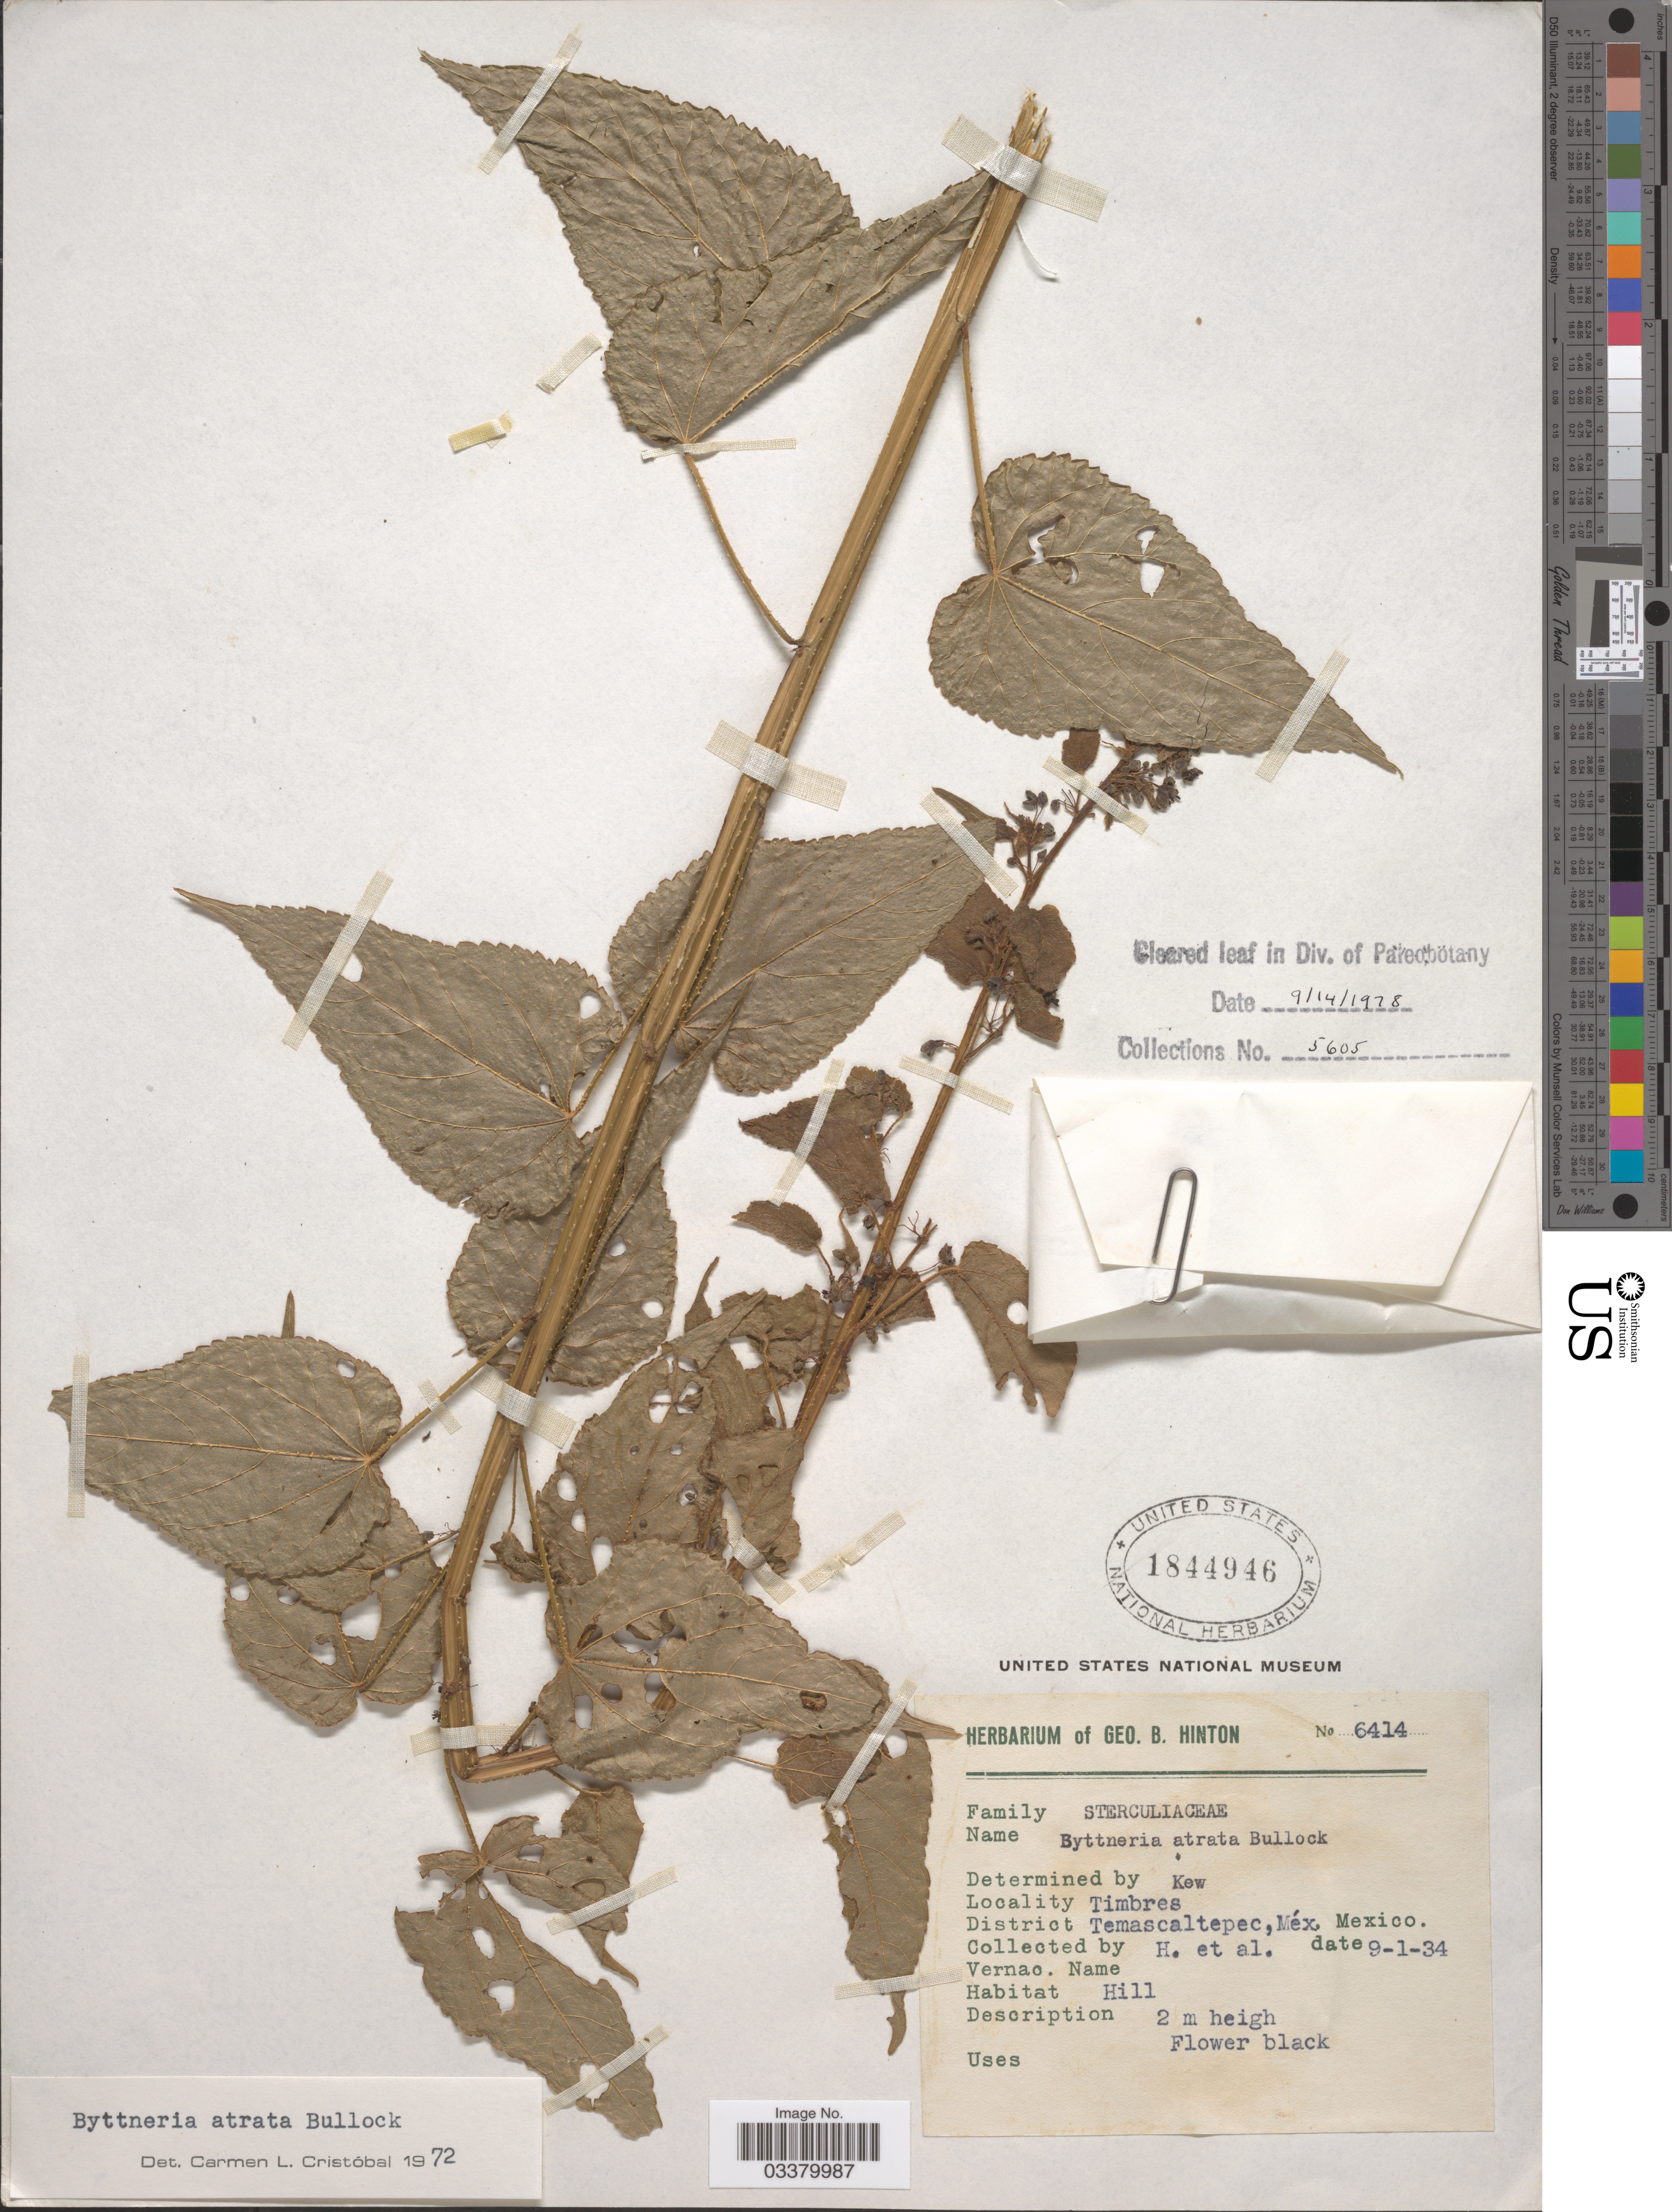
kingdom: Plantae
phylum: Tracheophyta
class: Magnoliopsida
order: Malvales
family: Malvaceae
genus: Byttneria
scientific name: Byttneria atrata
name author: Bullock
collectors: G. B. Hinton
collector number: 6414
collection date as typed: Transcribed d/m/y: 9/1/34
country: Mexico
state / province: México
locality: Timbres, District Temascaltepec.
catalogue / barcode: US 1844946